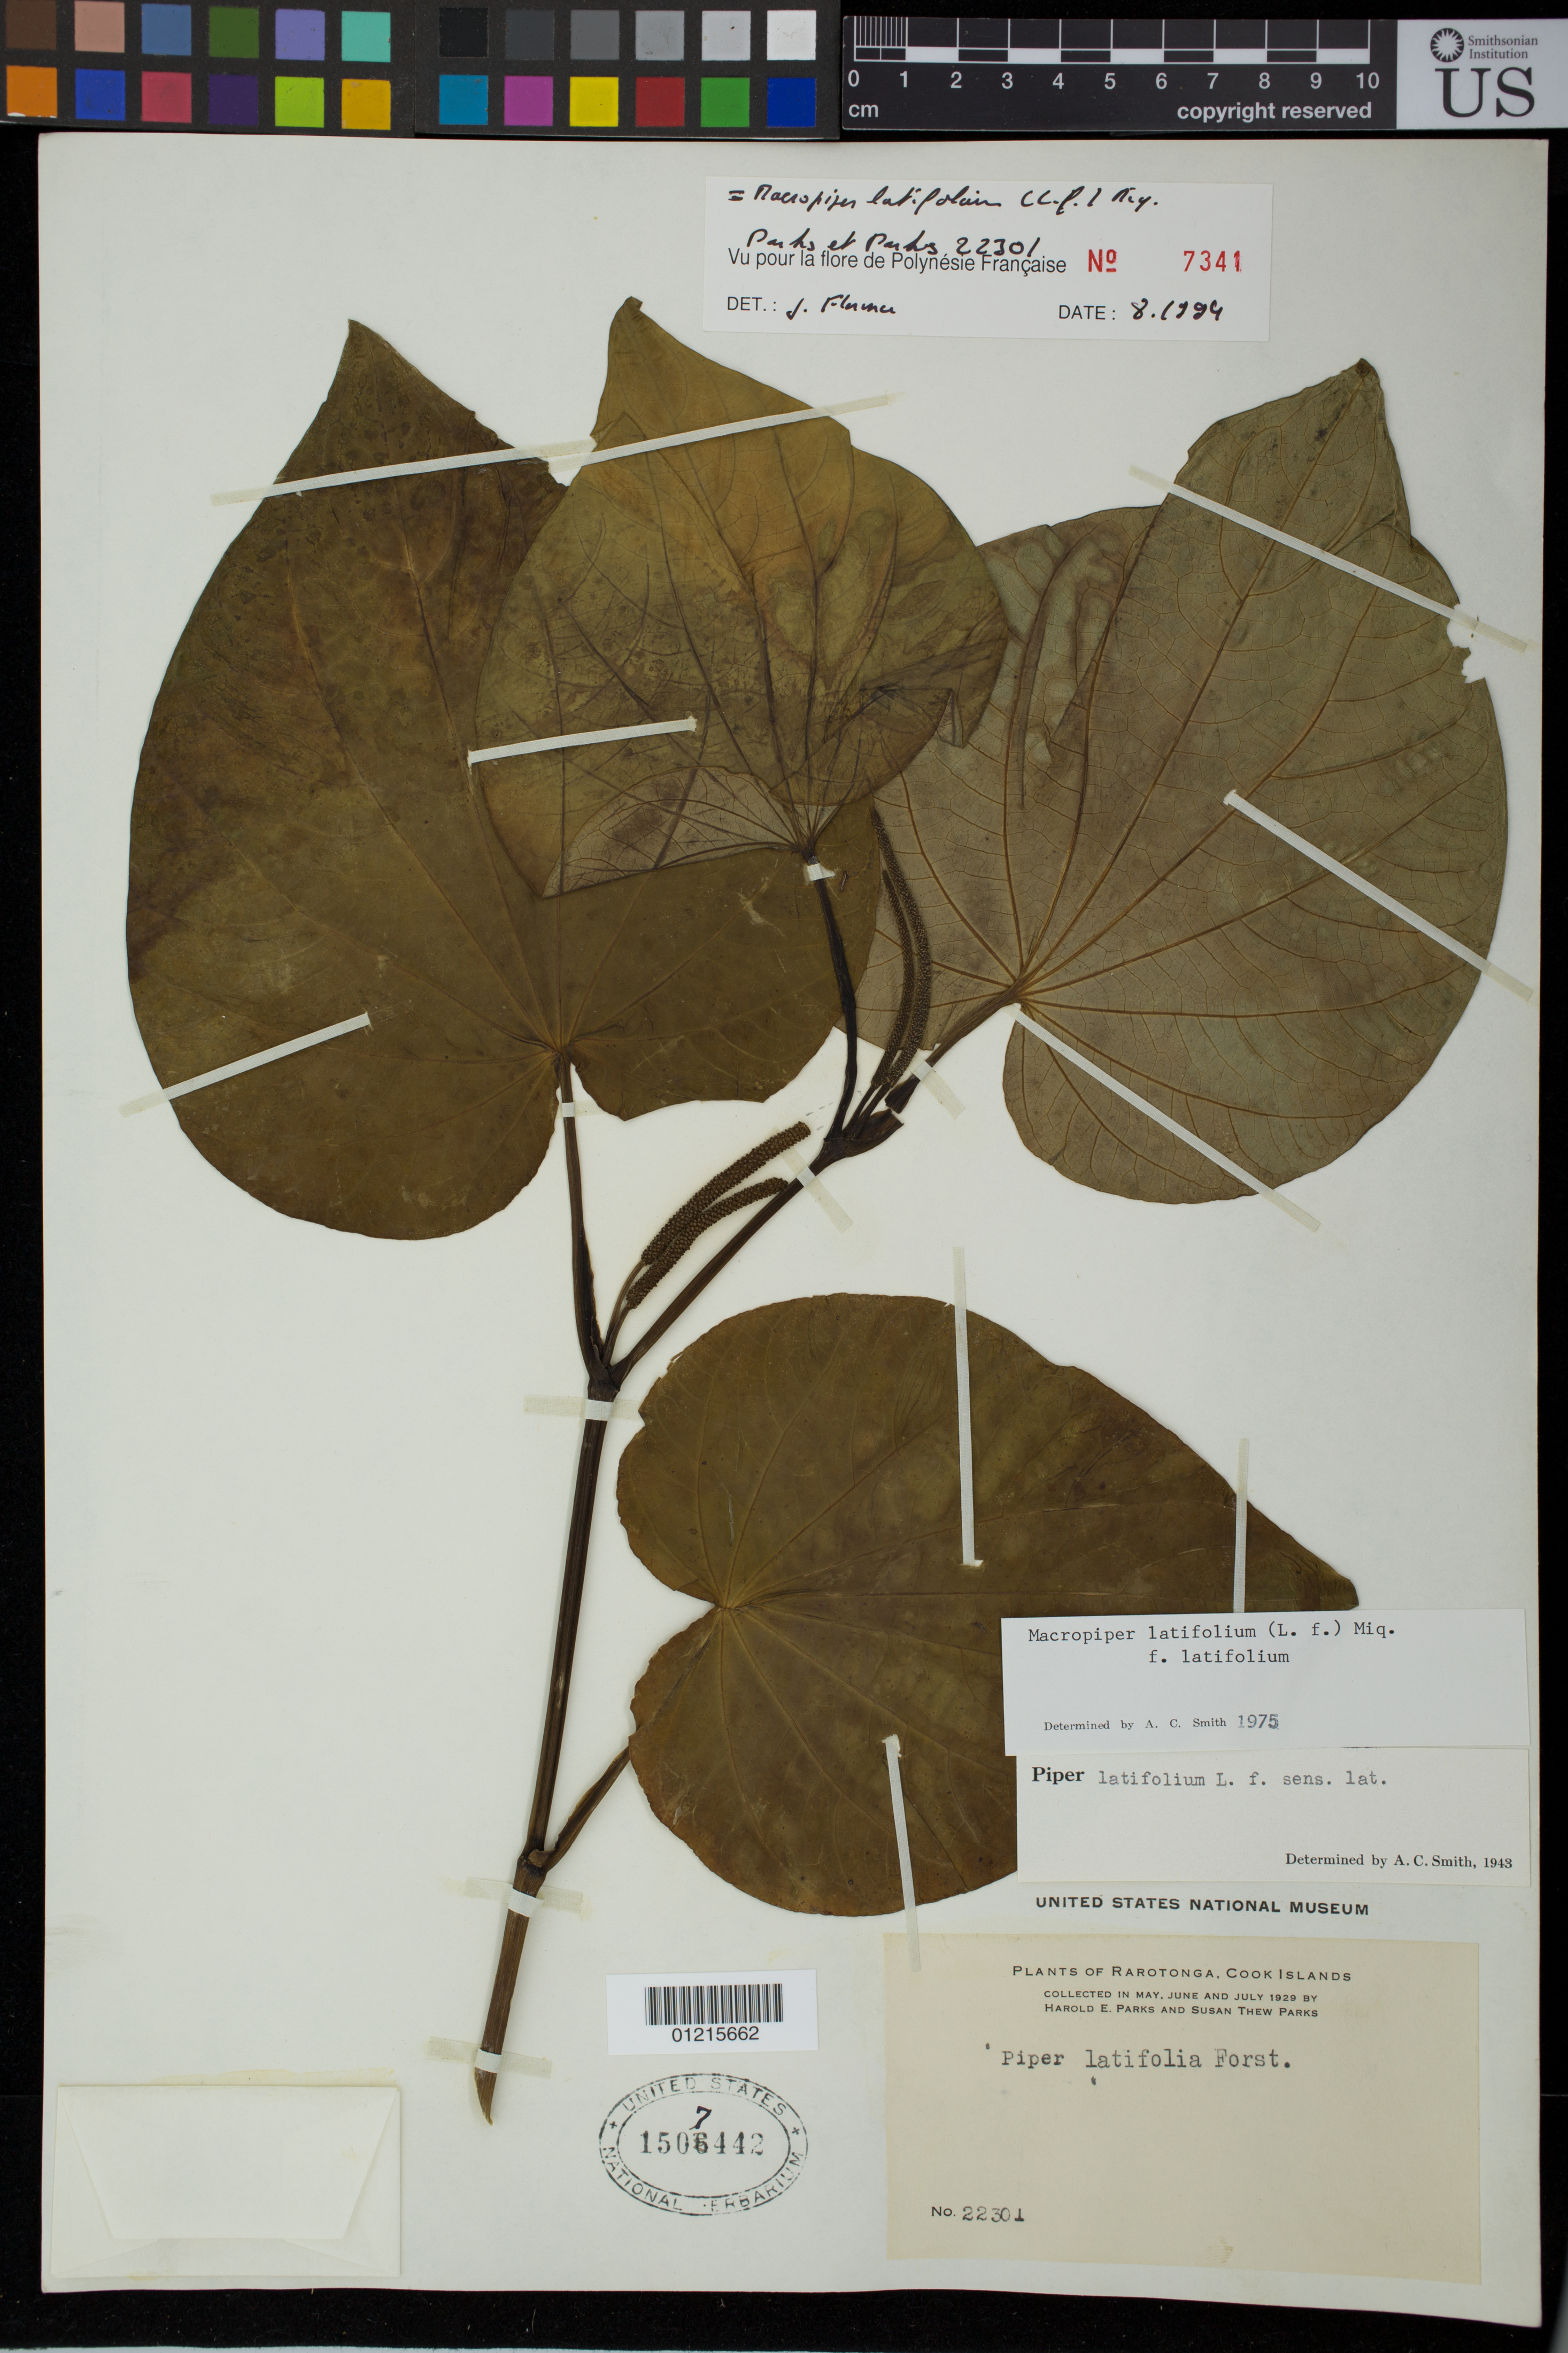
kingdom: Plantae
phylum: Tracheophyta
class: Magnoliopsida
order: Piperales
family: Piperaceae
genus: Piper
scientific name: Piper latifolium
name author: L. f.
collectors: H. E. Parks & S. Parks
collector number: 22301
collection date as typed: May-Jul 1929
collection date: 1929-05/1929-07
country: Cook Islands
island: Rarotonga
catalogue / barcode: US 1507442